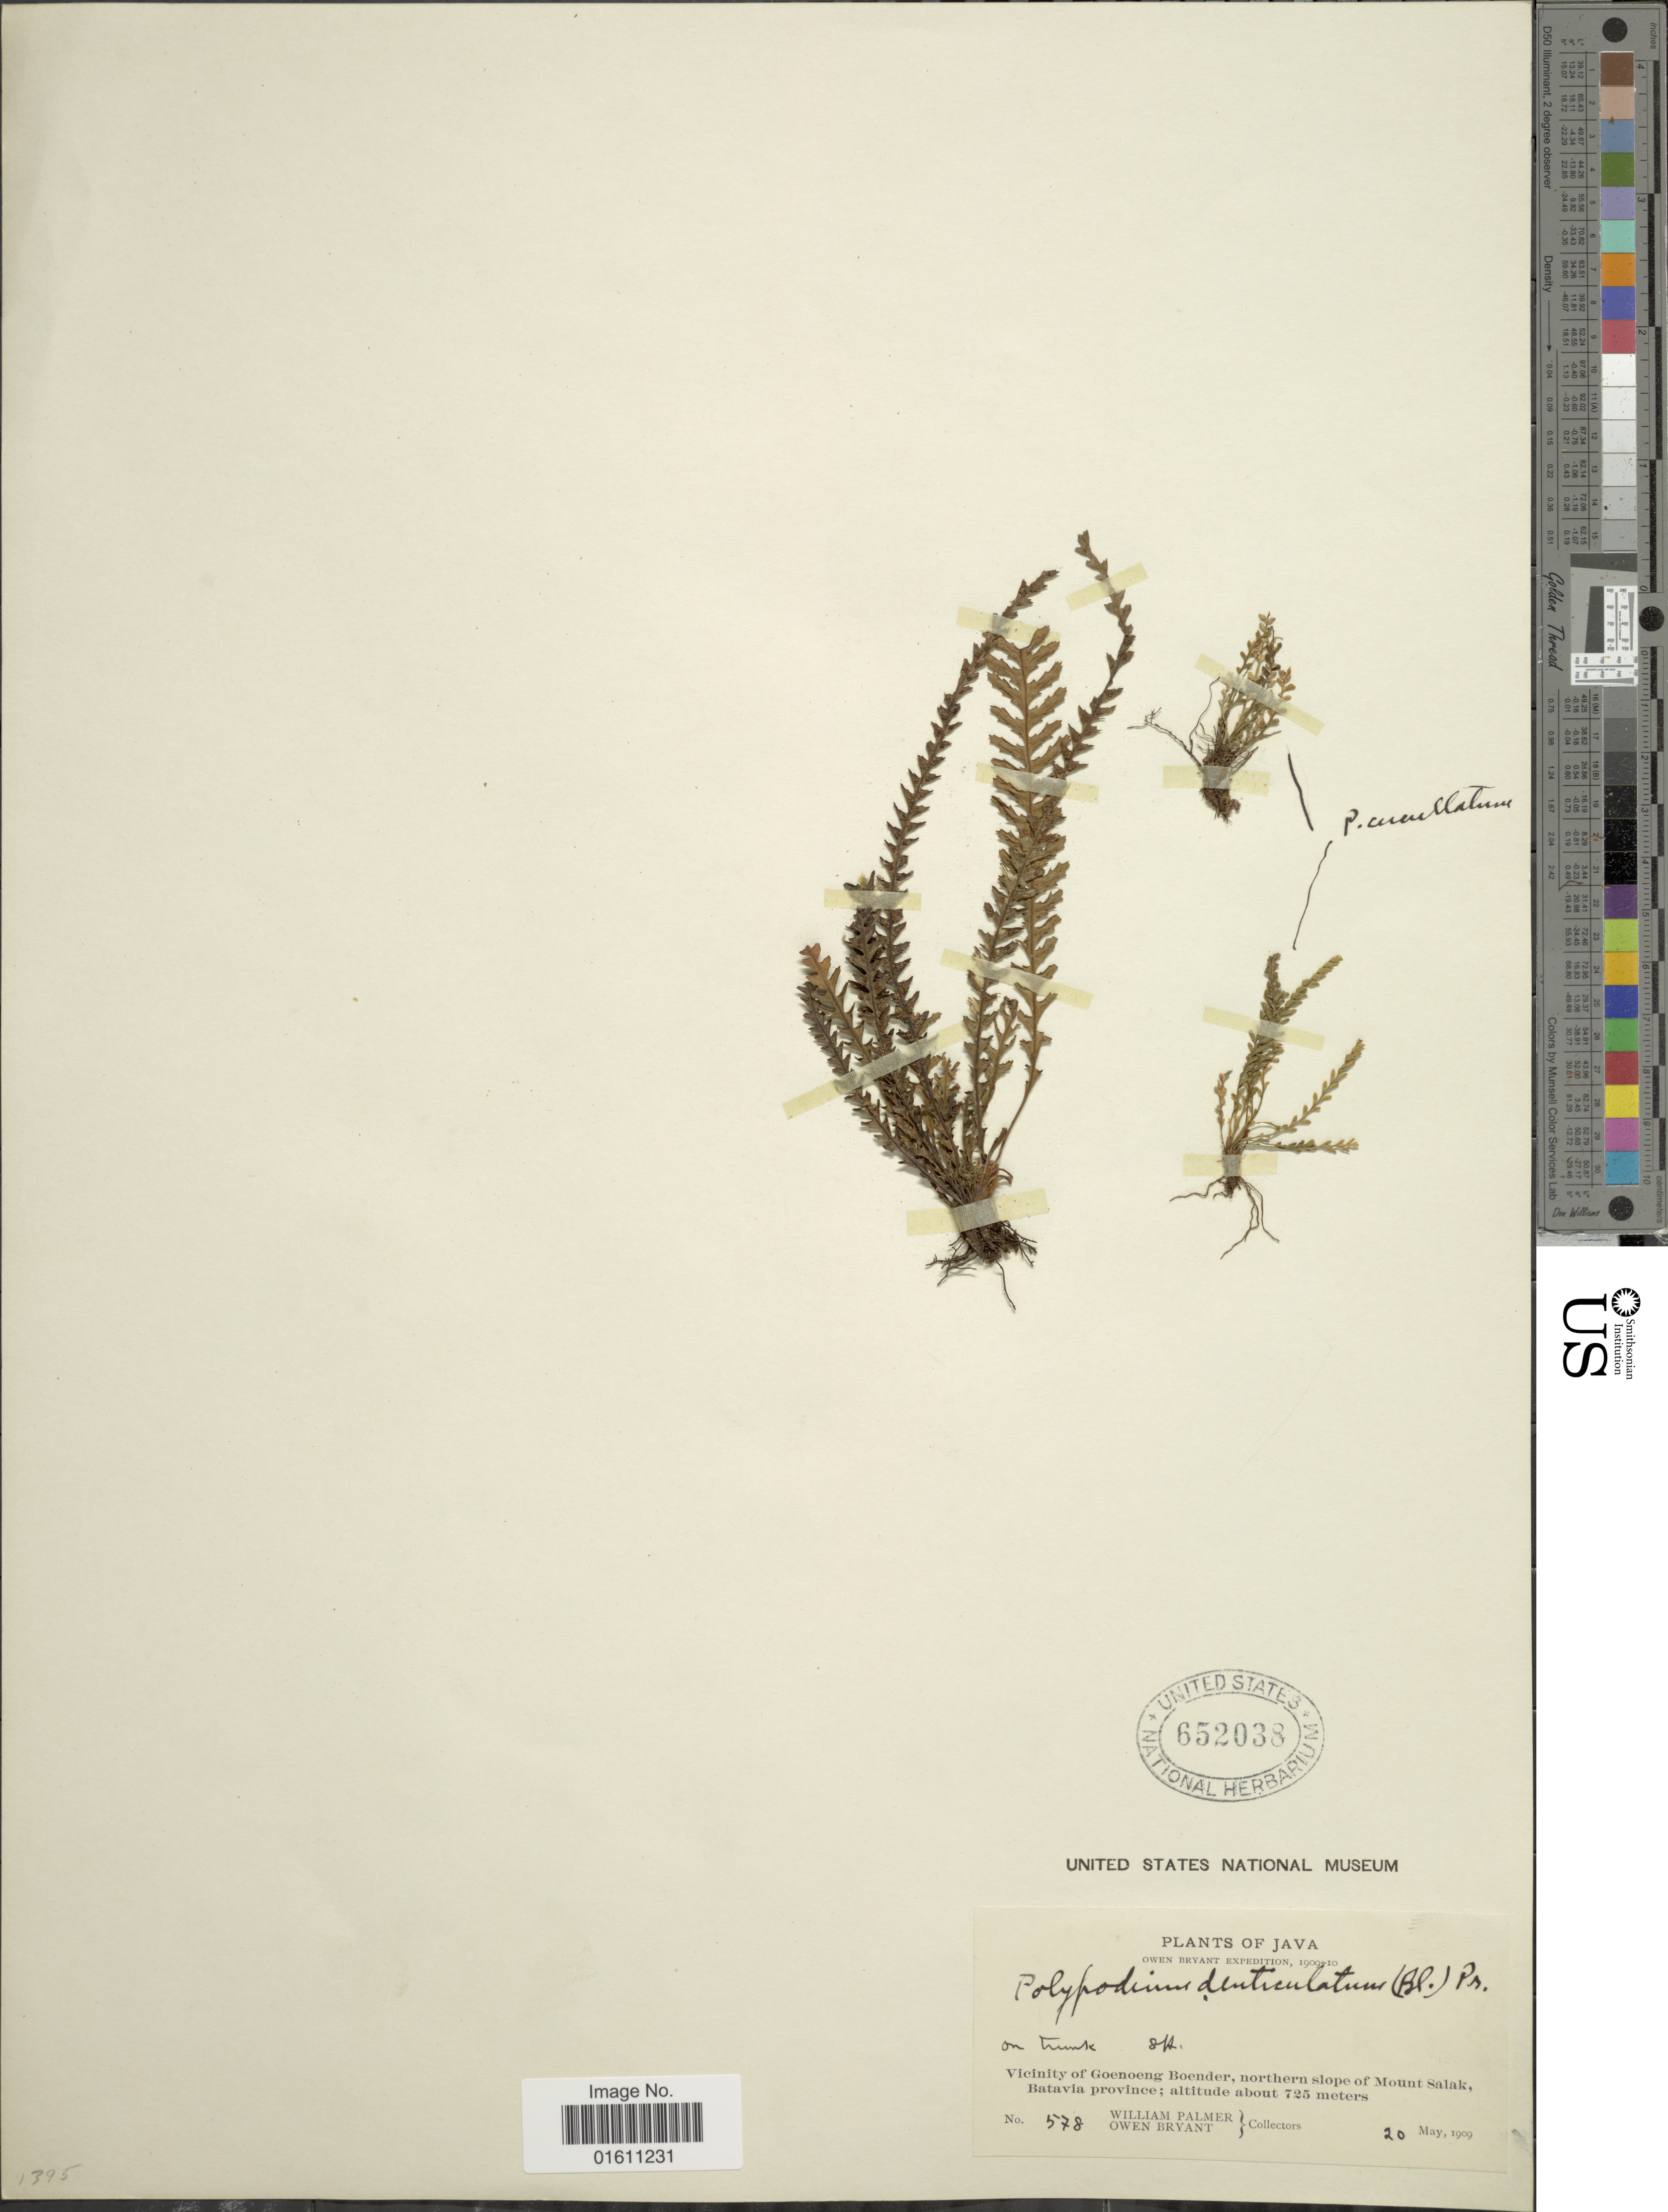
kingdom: Plantae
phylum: Tracheophyta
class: Polypodiopsida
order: Polypodiales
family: Polypodiaceae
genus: Ctenopterella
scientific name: Ctenopterella denticulata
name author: (Blume) Parris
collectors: W. Palmer & O. Bryant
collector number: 578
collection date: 1909-05-20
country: Indonesia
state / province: Java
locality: Java, vicinity of Goenoeng Boender, northern slope of Mount Salak, Batavia province.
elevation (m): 725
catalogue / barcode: US 652038